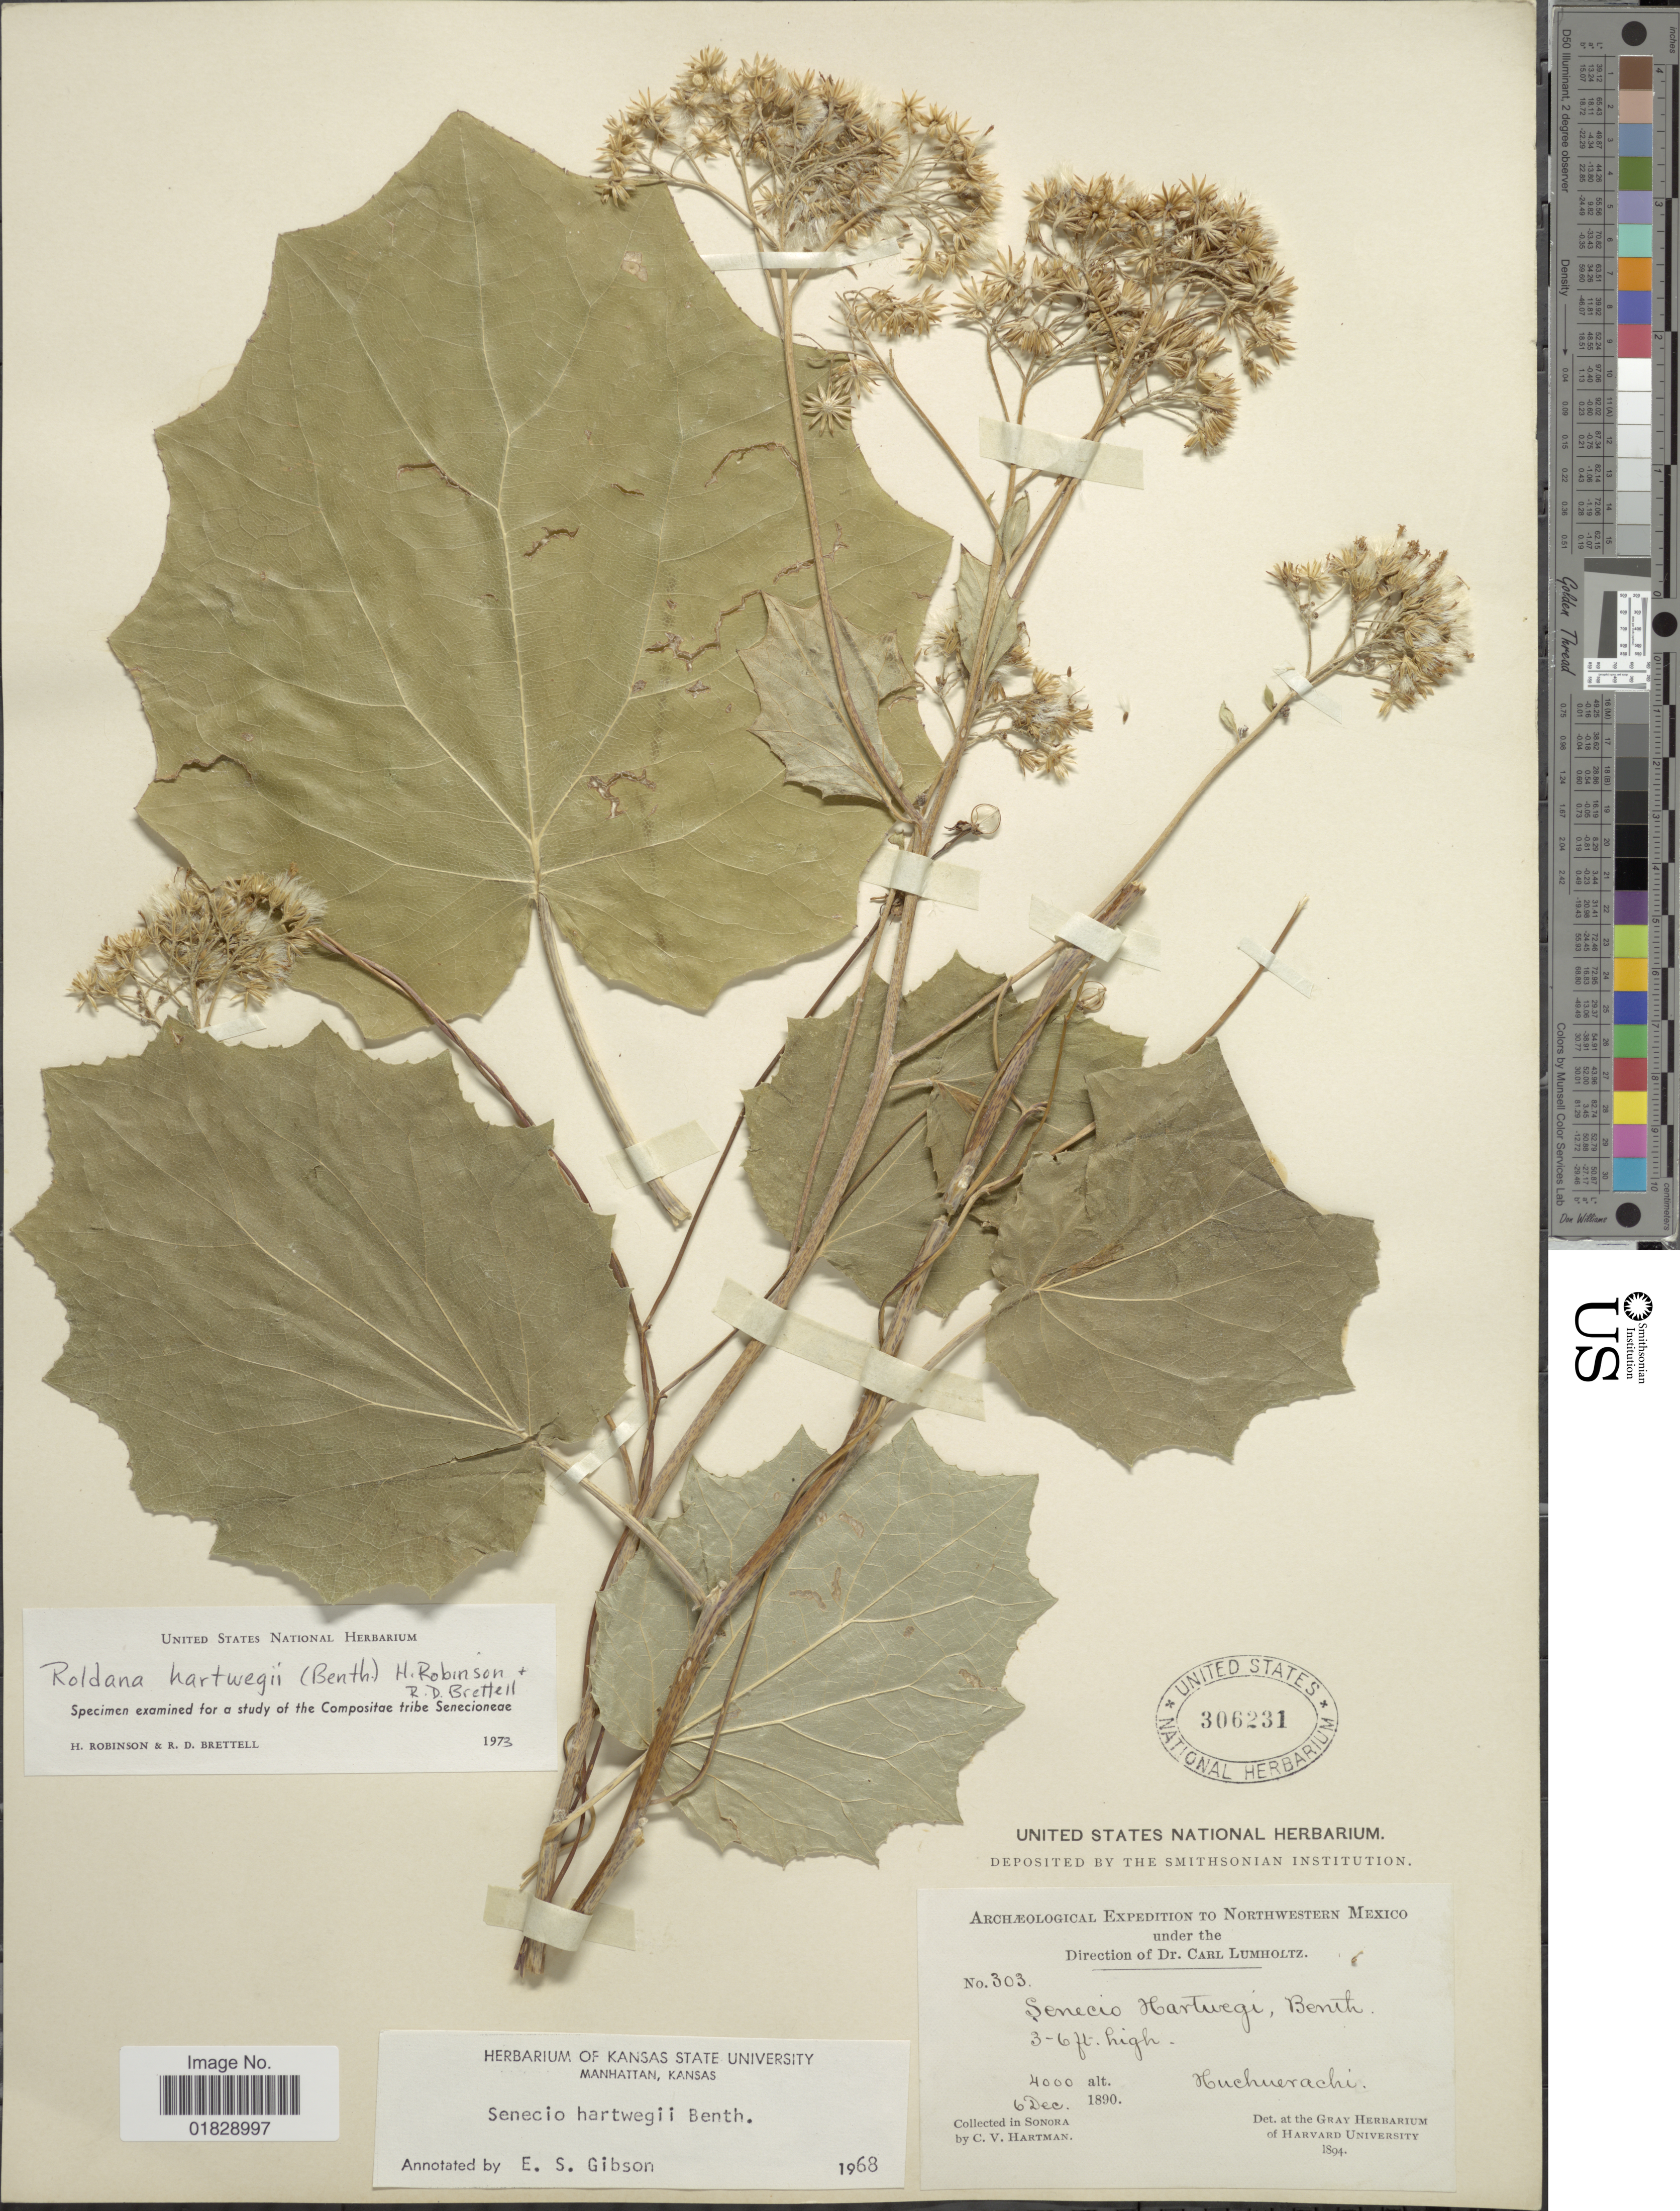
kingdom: Plantae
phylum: Tracheophyta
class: Magnoliopsida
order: Asterales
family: Asteraceae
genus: Roldana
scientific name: Roldana hartwegii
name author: (Benth.) H. Rob. & Brettell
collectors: C. V. Hartman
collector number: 303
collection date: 1890-12-06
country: Mexico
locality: Northwestern Mexico. Huchuerachi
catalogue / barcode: US 306231